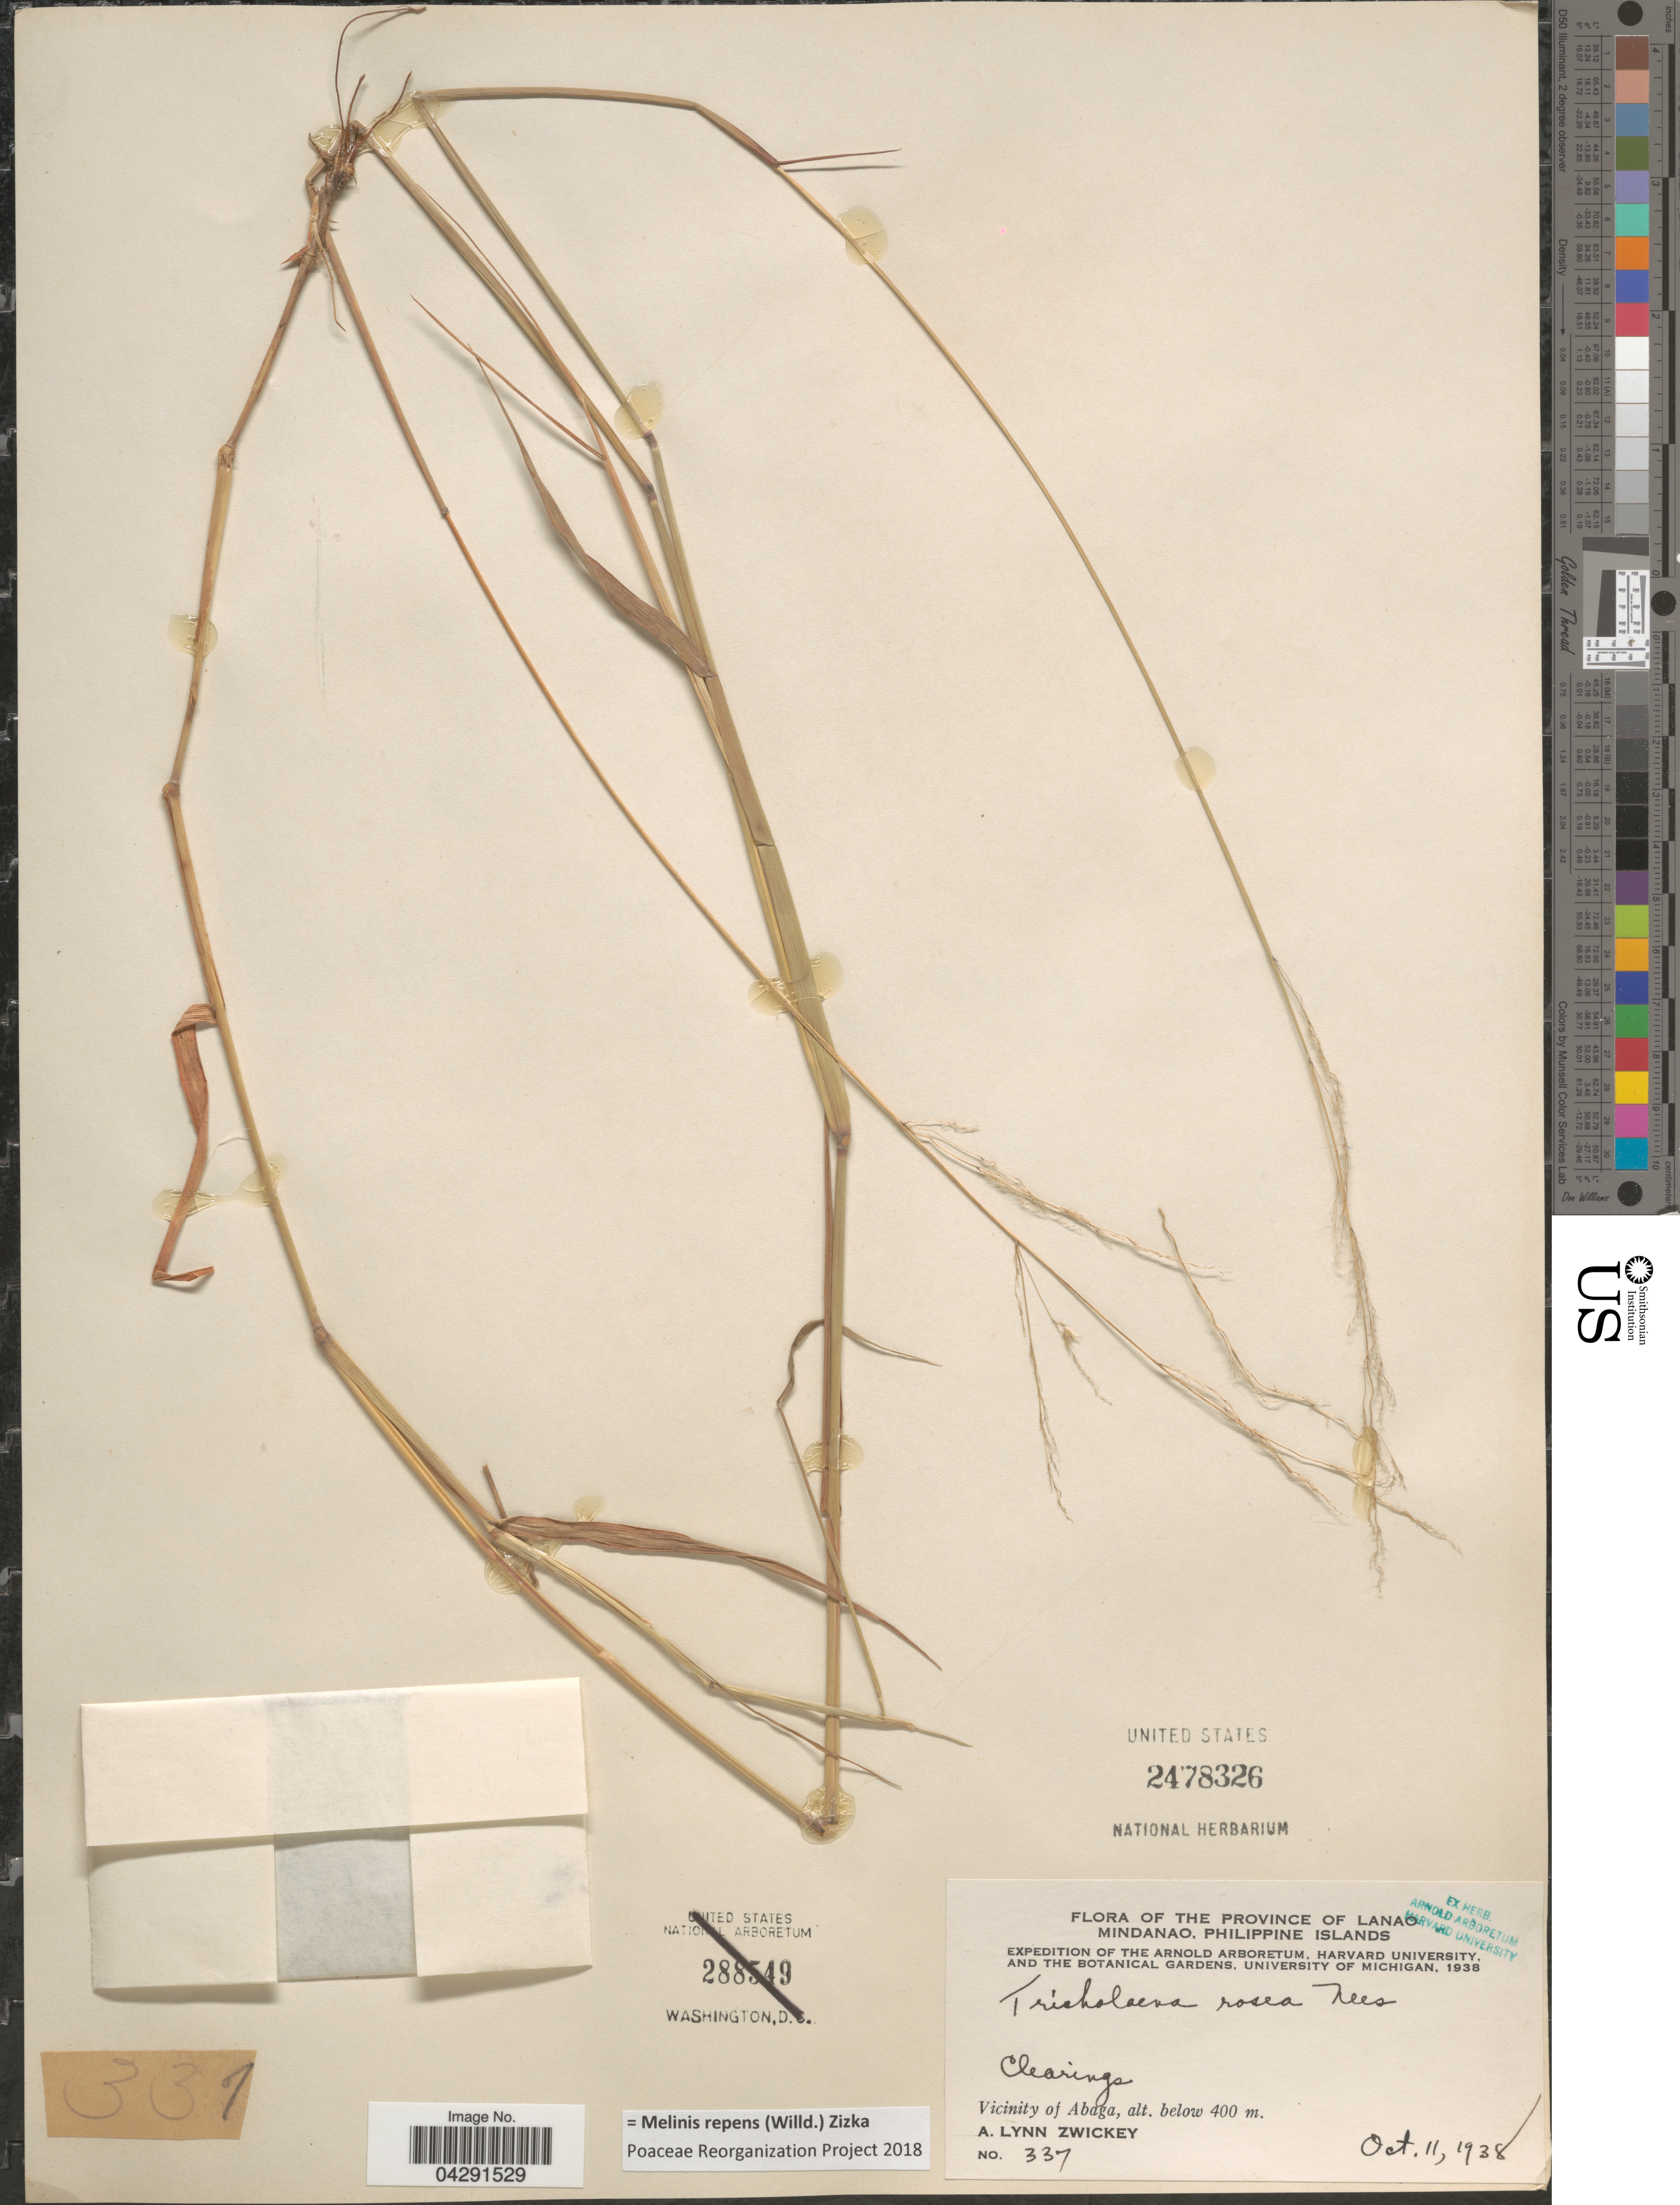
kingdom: Plantae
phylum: Tracheophyta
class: Liliopsida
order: Poales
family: Poaceae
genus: Melinis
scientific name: Melinis repens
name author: (Willd.) Zizka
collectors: A. Zwickey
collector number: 337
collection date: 1938-10-11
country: Philippines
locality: Province of Lanao. Mindanao. Philippine Islands. Expedition of the Arnold Arobertum, Harvard University and the Botanical Gardens, University of Michigan, 1938. Clearings. Vicinity of Abaga.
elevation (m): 400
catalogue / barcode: US 2478326